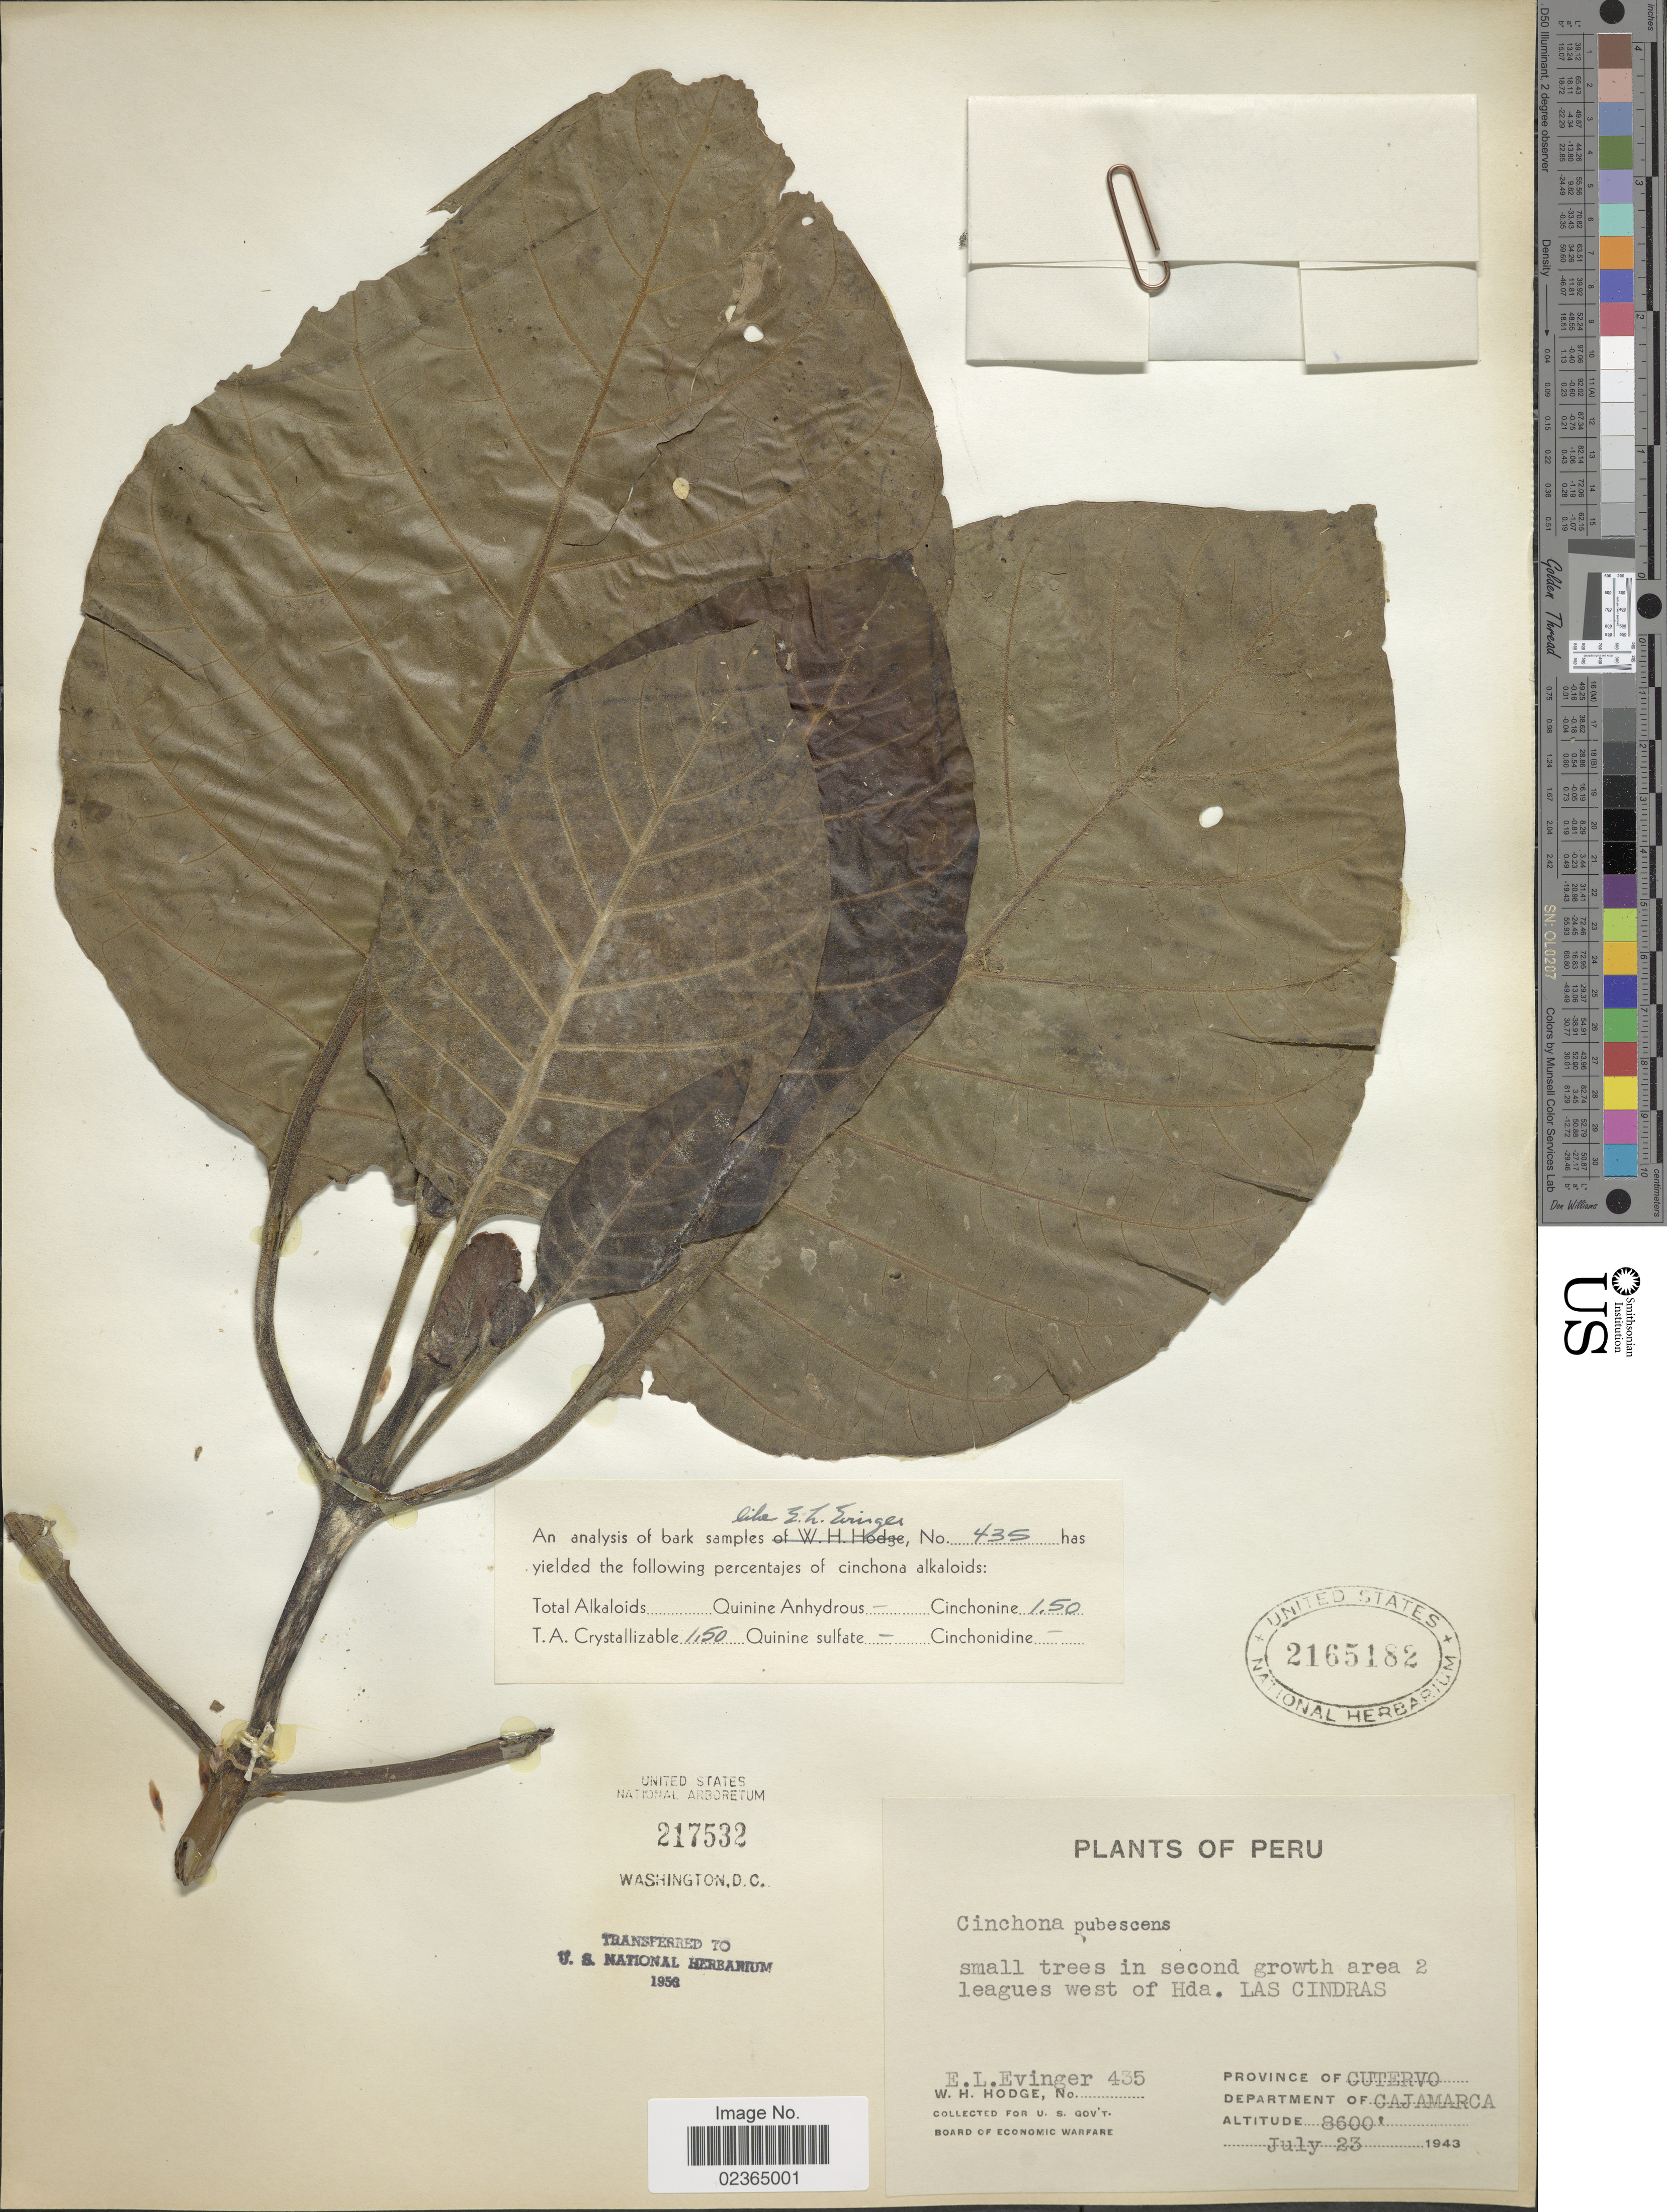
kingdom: Plantae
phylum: Tracheophyta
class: Magnoliopsida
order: Gentianales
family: Rubiaceae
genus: Cinchona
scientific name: Cinchona pubescens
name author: Vahl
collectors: E. Evinger & W. Hodge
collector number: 435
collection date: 1943-07-23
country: Peru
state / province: Cajamarca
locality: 2 leagues west of Hda. San Cindras. Province of Cutervo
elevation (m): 2621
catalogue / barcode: US 2165182